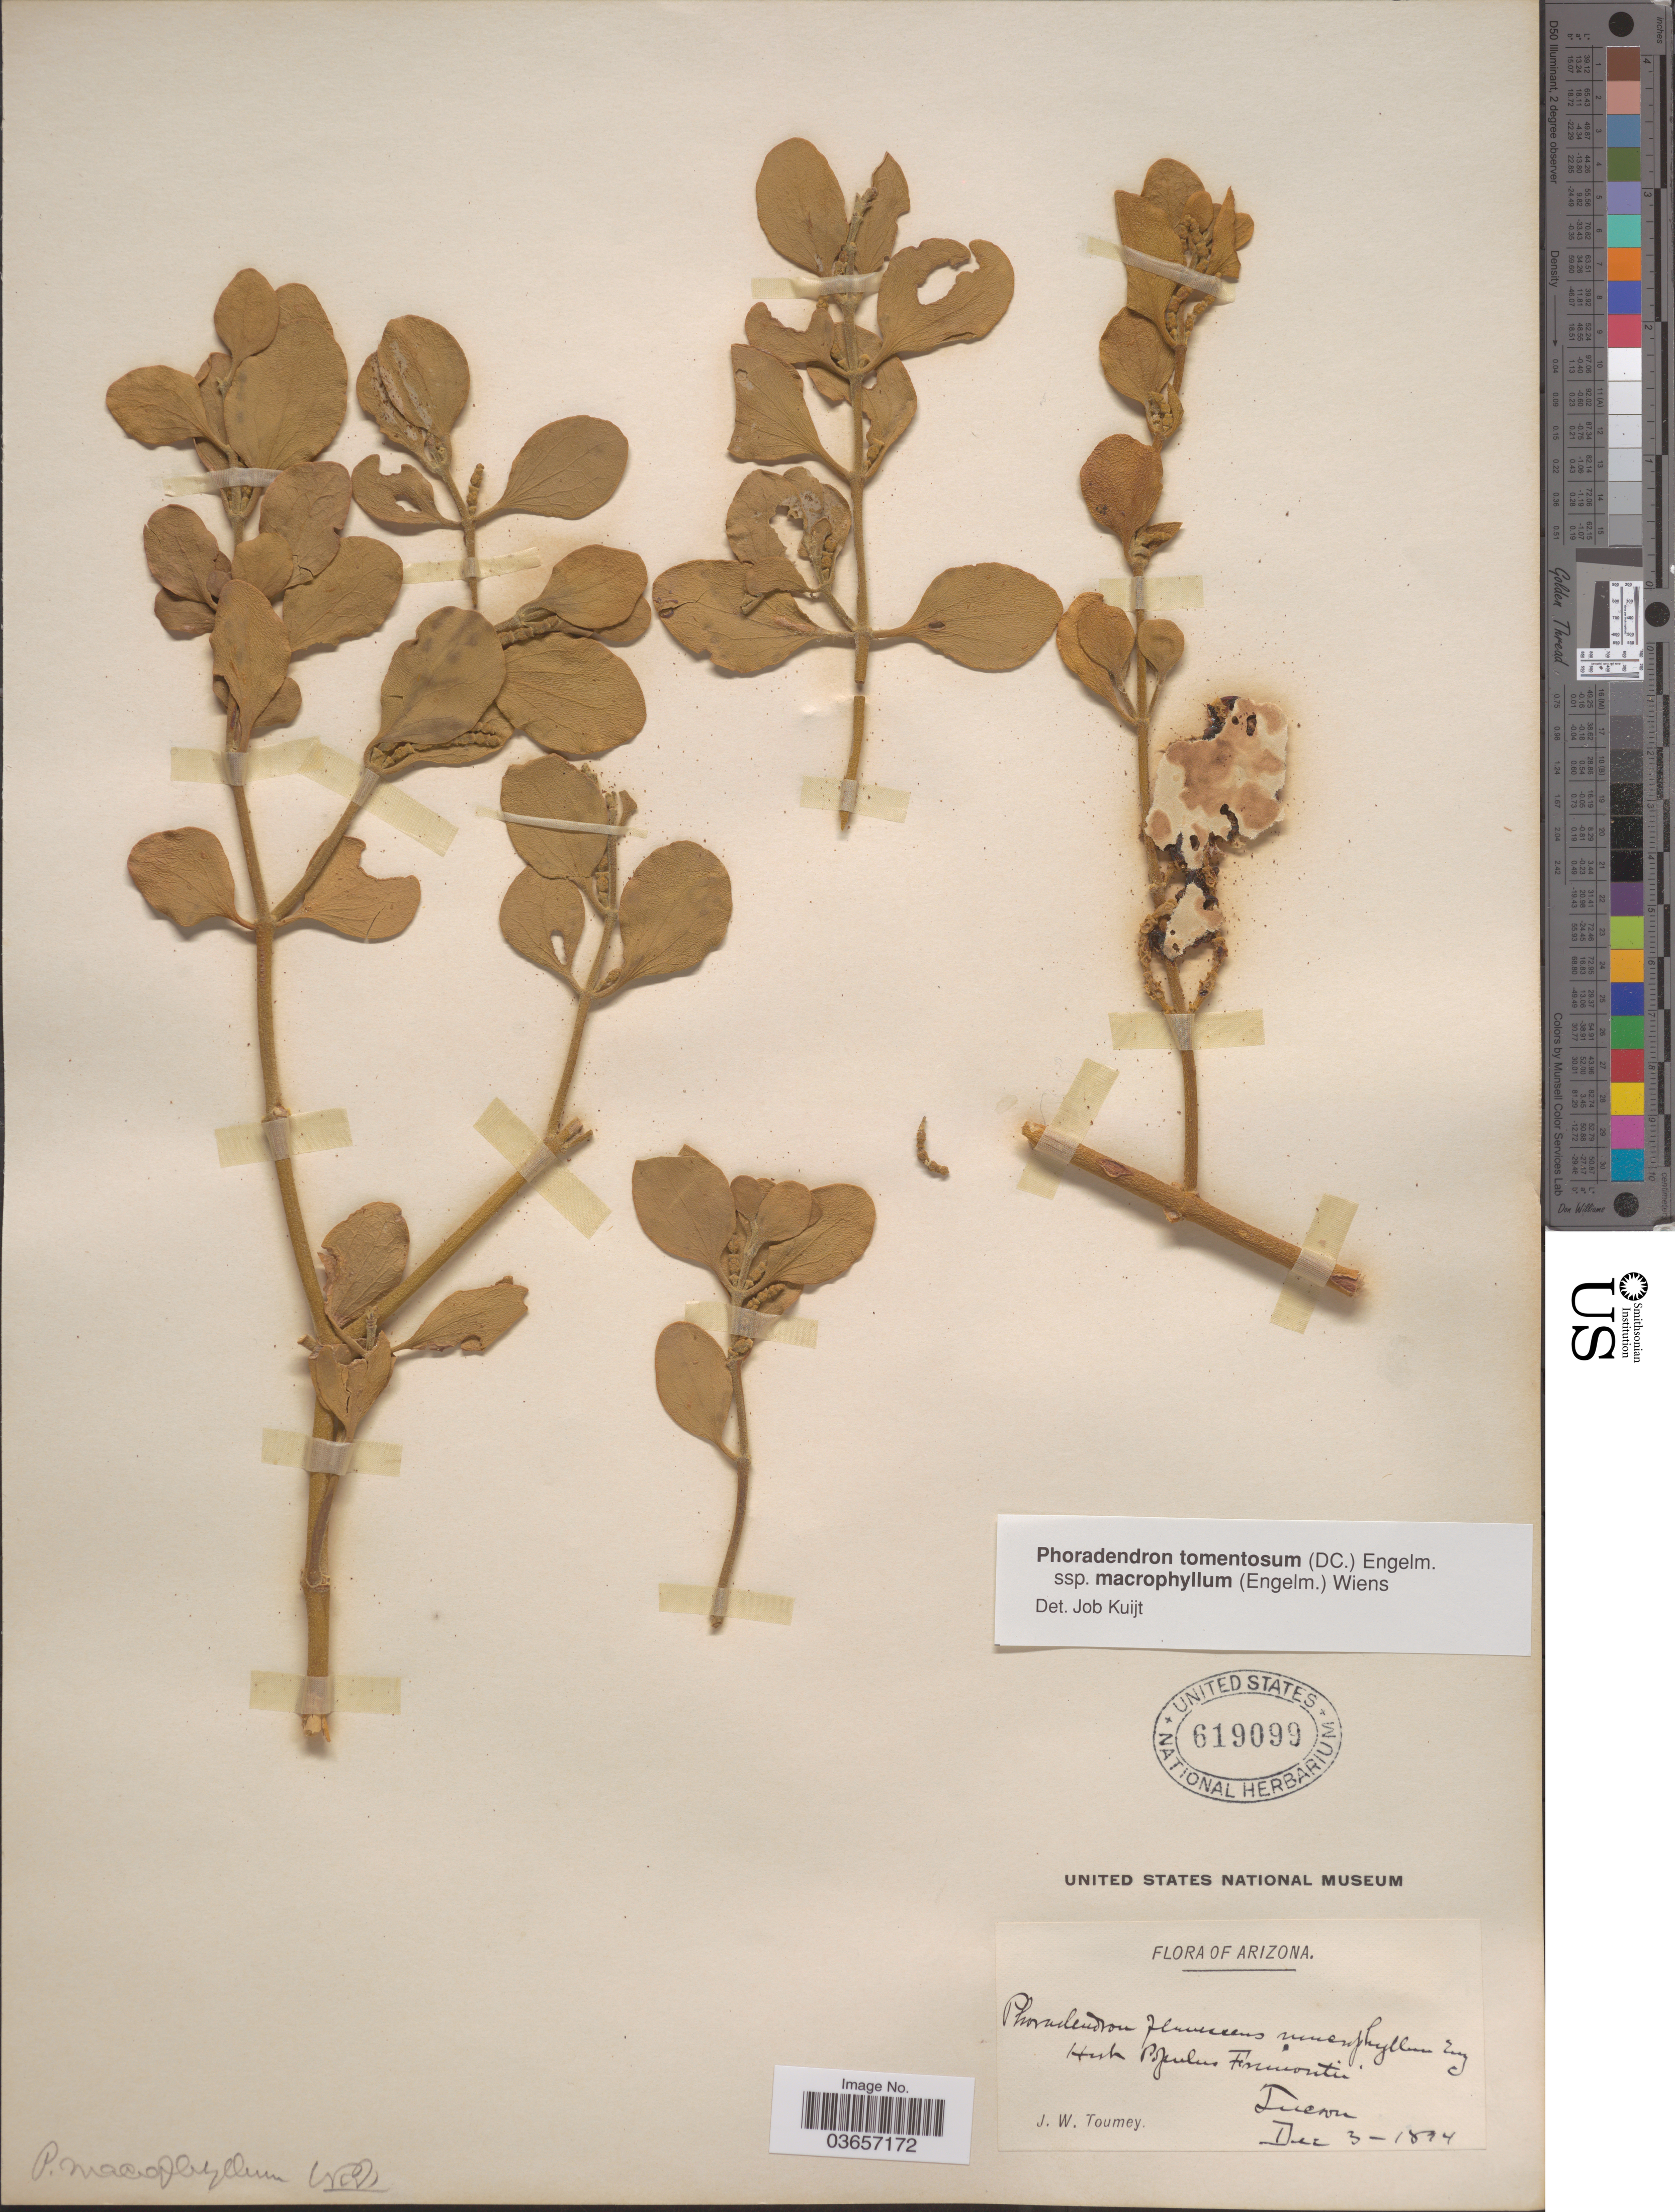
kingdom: Plantae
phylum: Tracheophyta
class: Magnoliopsida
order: Santalales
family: Viscaceae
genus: Phoradendron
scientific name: Phoradendron tomentosum subsp. macrophyllum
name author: DC.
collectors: J. W. Toumey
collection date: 1894-12-03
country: United States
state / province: Arizona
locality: Tucson.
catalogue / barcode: US 619099